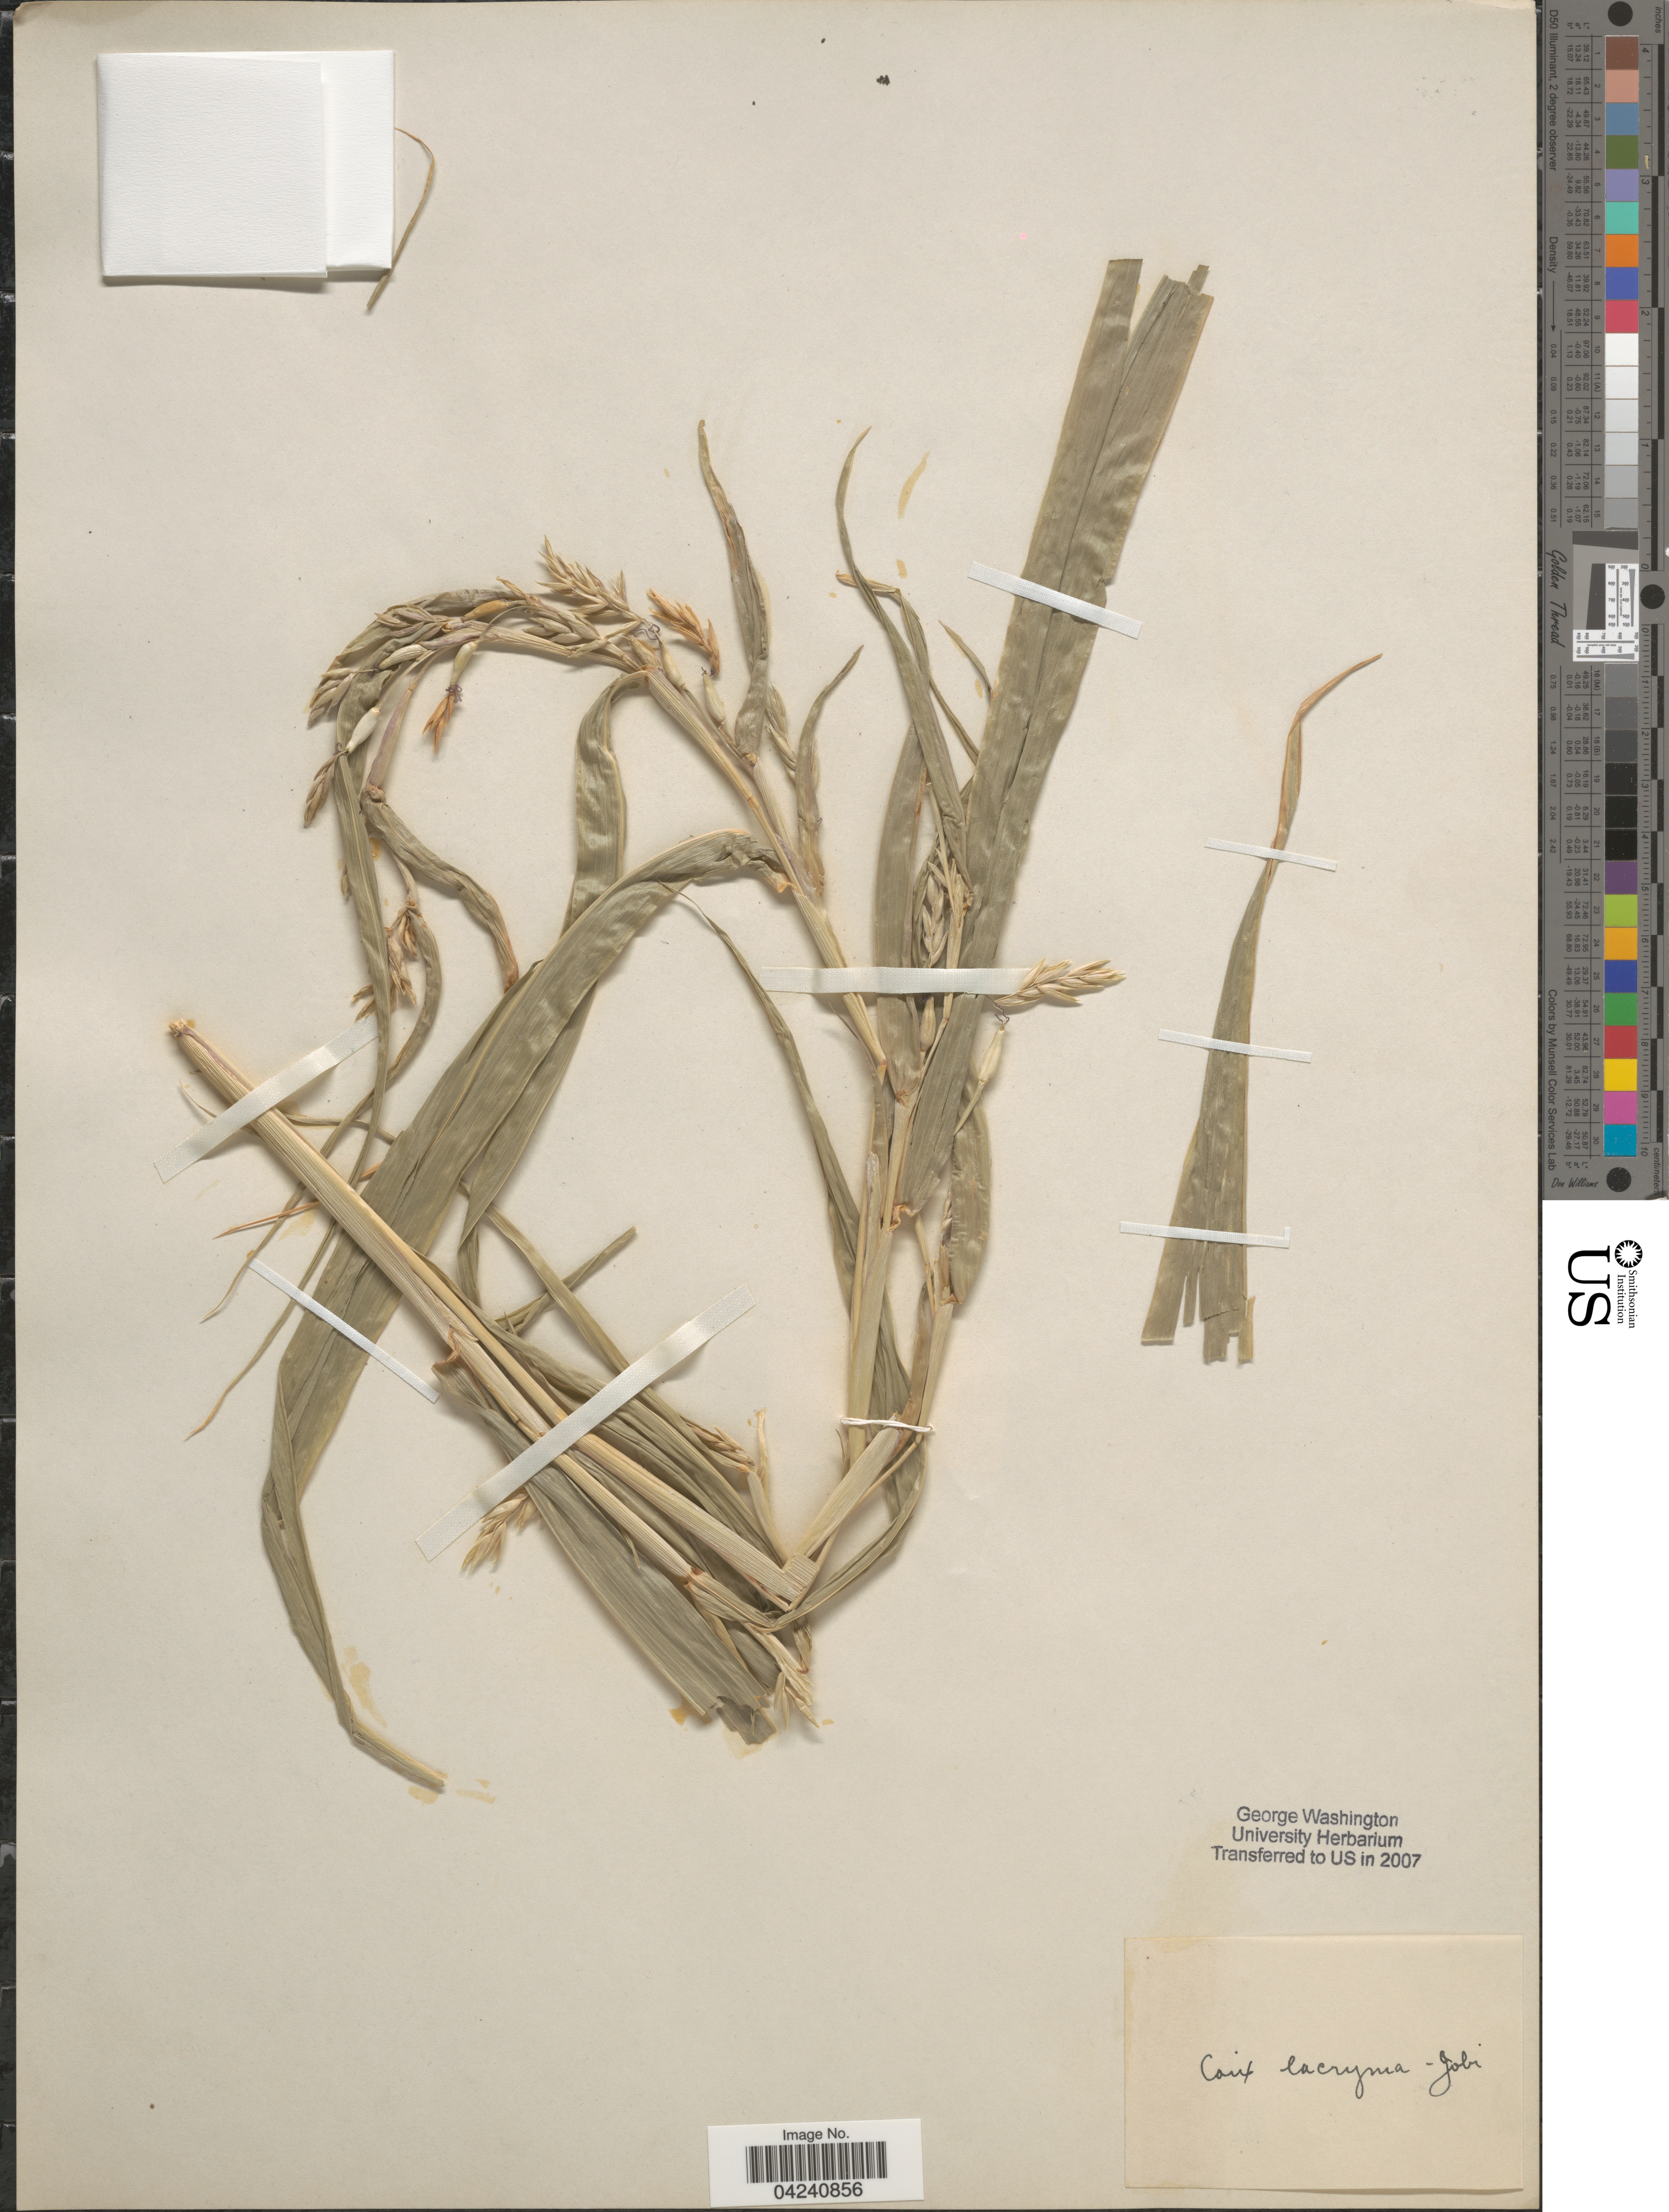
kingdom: Plantae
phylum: Tracheophyta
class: Liliopsida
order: Poales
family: Poaceae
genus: Coix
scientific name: Coix lacryma-jobi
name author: L.